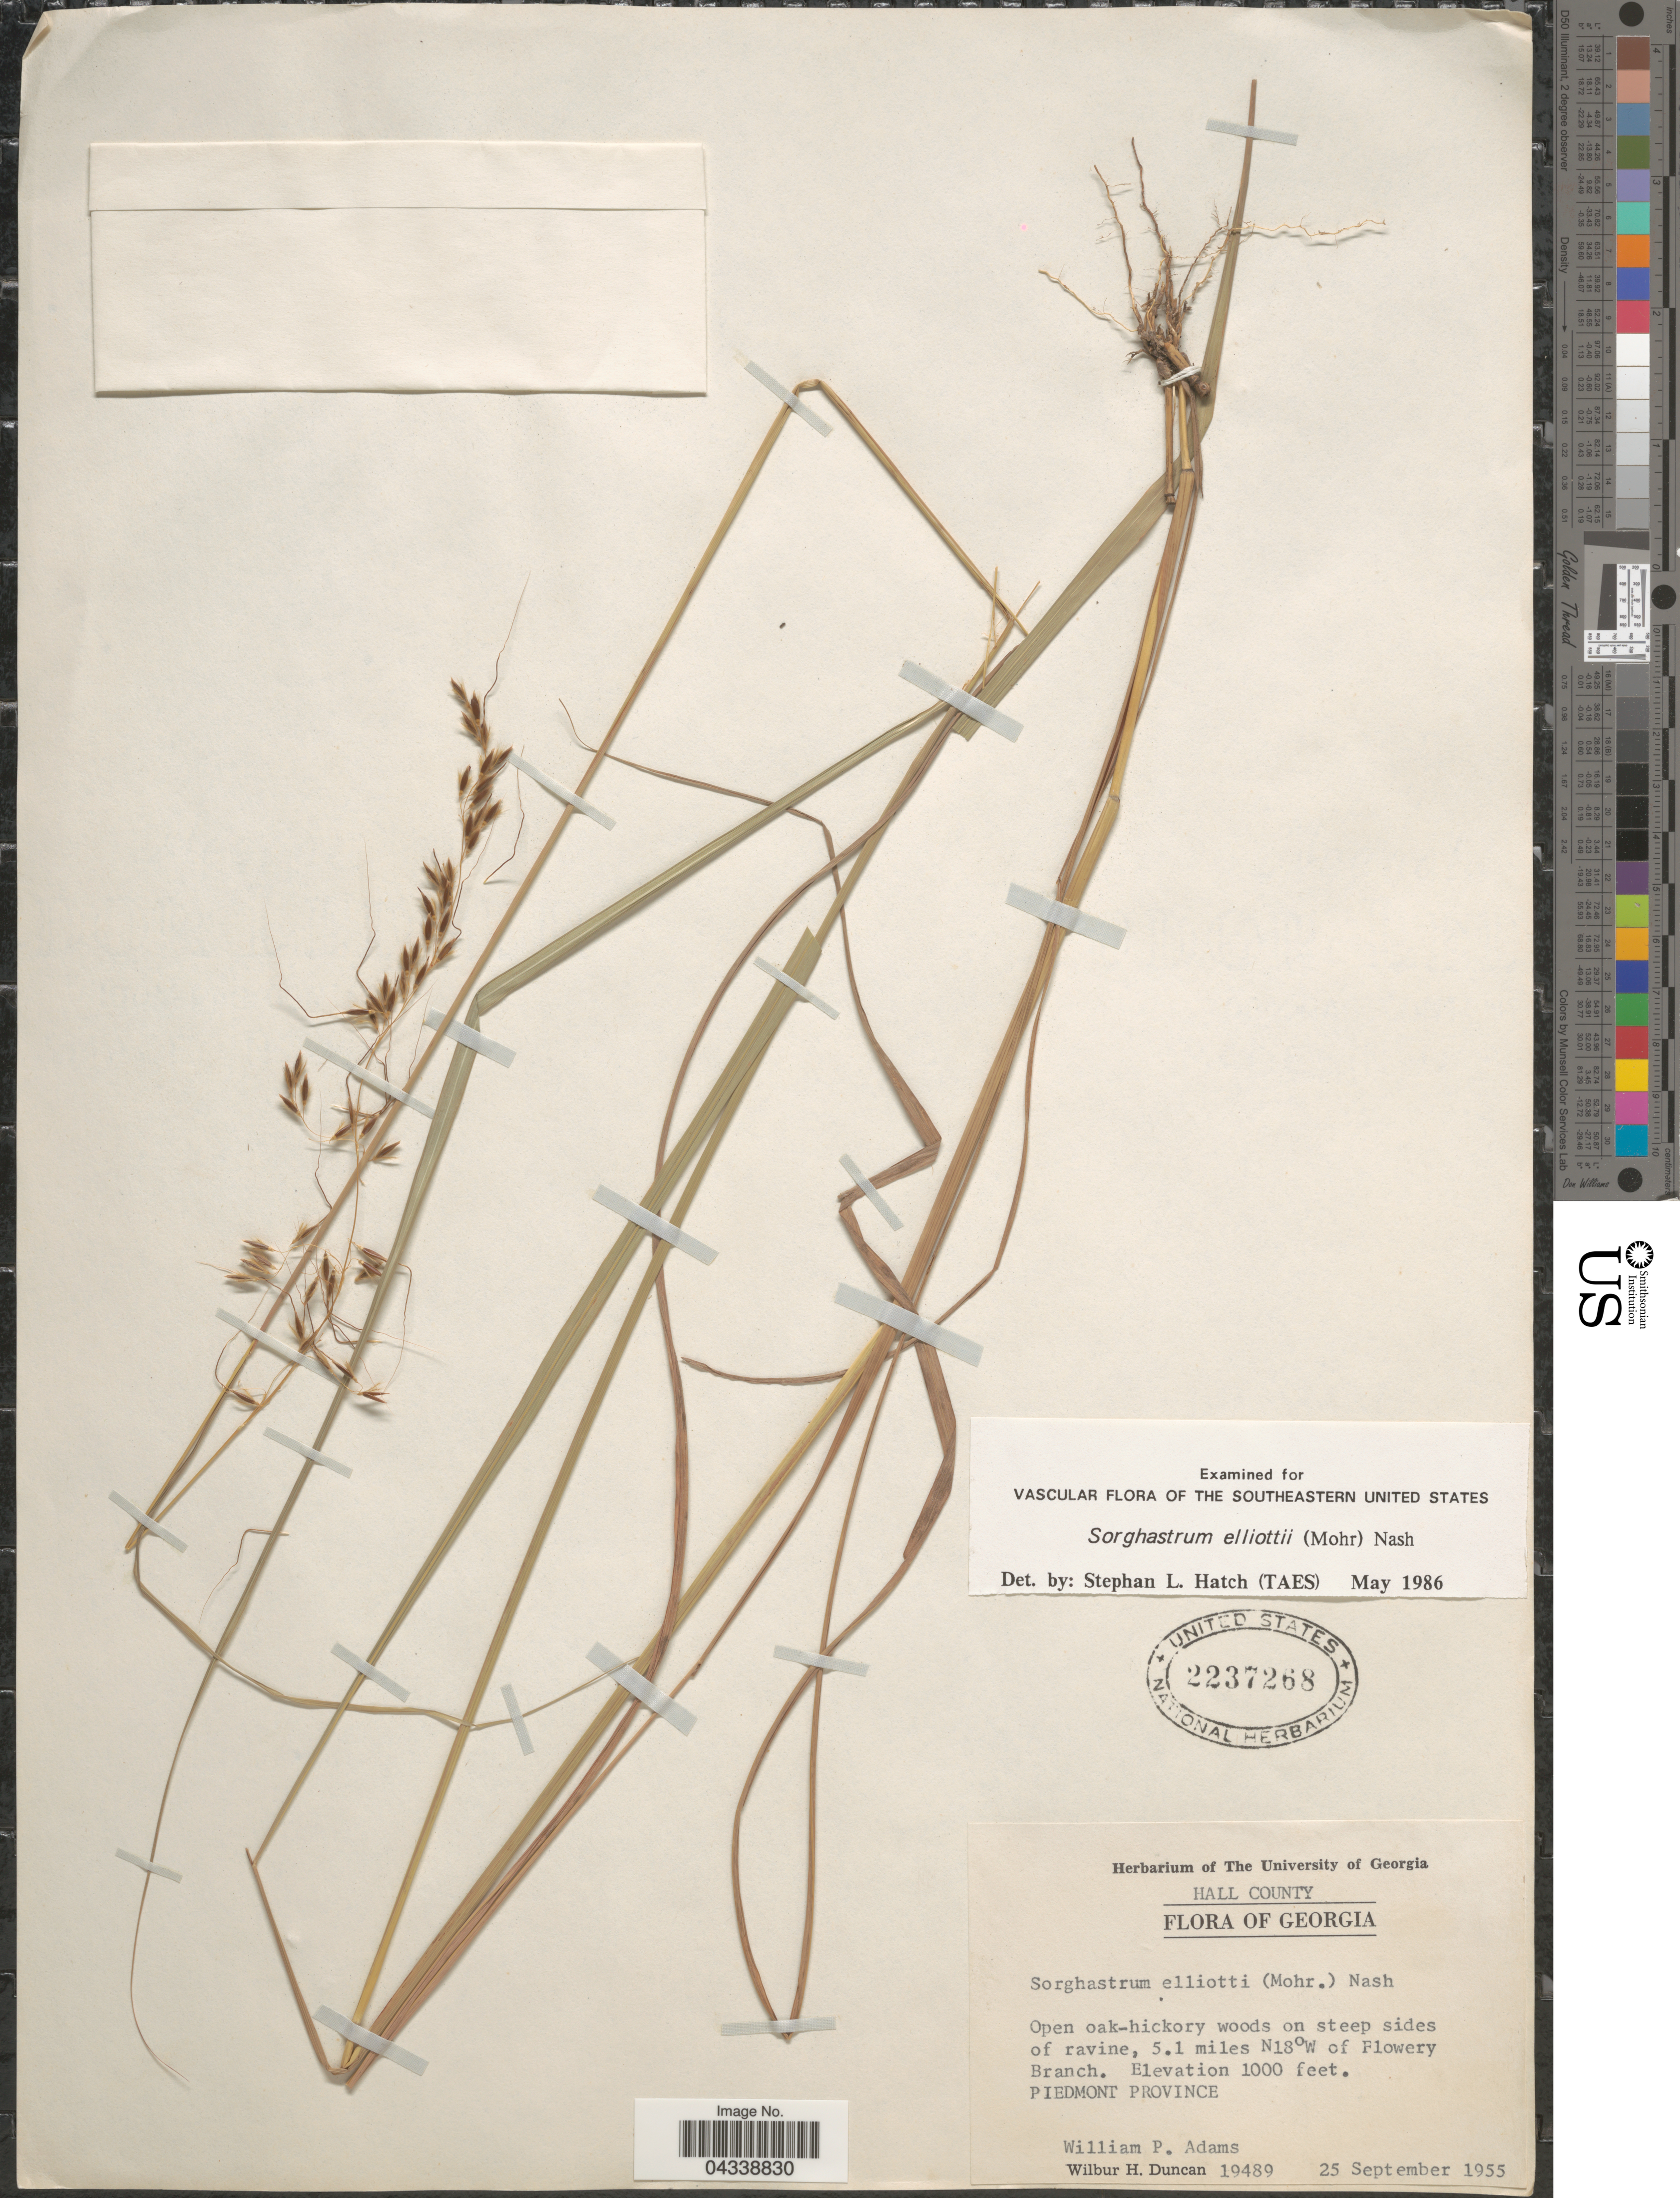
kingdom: Plantae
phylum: Tracheophyta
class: Liliopsida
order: Poales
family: Poaceae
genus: Sorghastrum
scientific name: Sorghastrum elliottii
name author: (C. Mohr) Nash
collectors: W. P. Adams & W. H. Duncan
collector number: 19489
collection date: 1955-09-25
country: United States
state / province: Georgia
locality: Hall County. 5.1 miles N18°W of Flowery Branch. Piedmont Province.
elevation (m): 305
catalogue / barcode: US 2237268